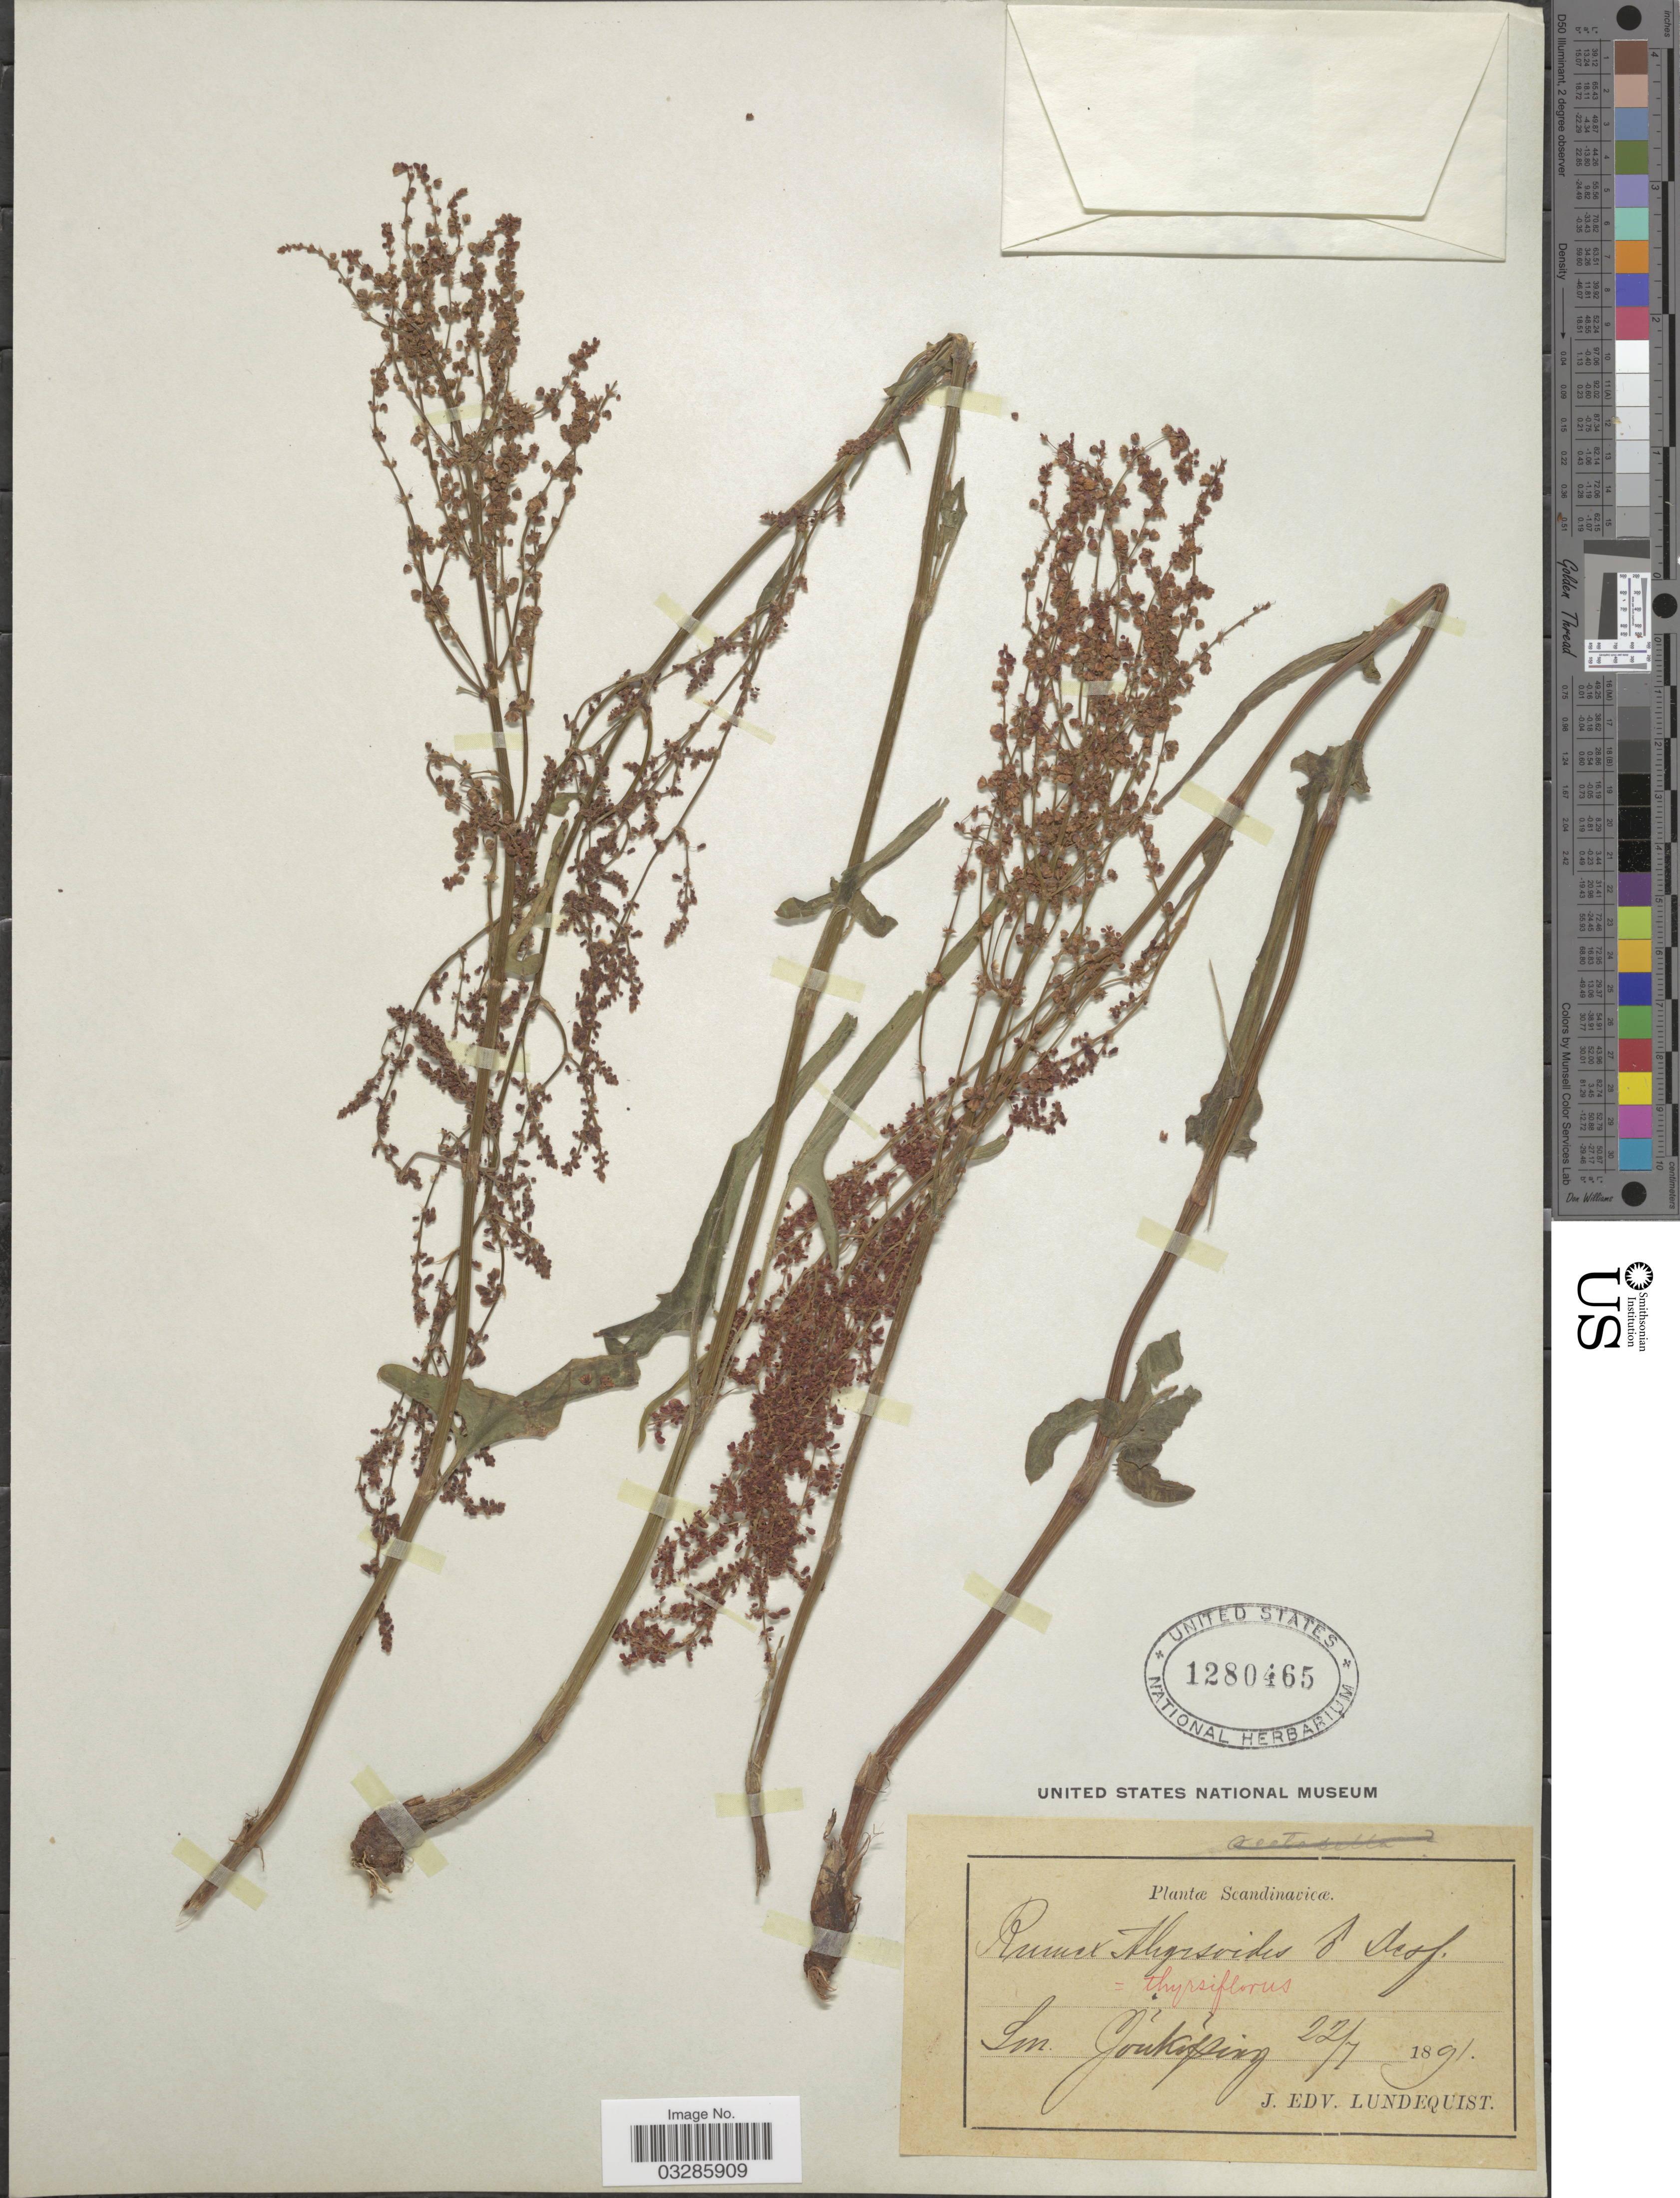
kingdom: Plantae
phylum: Tracheophyta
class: Magnoliopsida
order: Caryophyllales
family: Polygonaceae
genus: Rumex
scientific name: Rumex thyrsiflorus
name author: Fingerh.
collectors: J. Lundequist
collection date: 1891-07-22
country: Sweden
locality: Scandinavicæ. Im Jonkoping.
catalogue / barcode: US 1280465